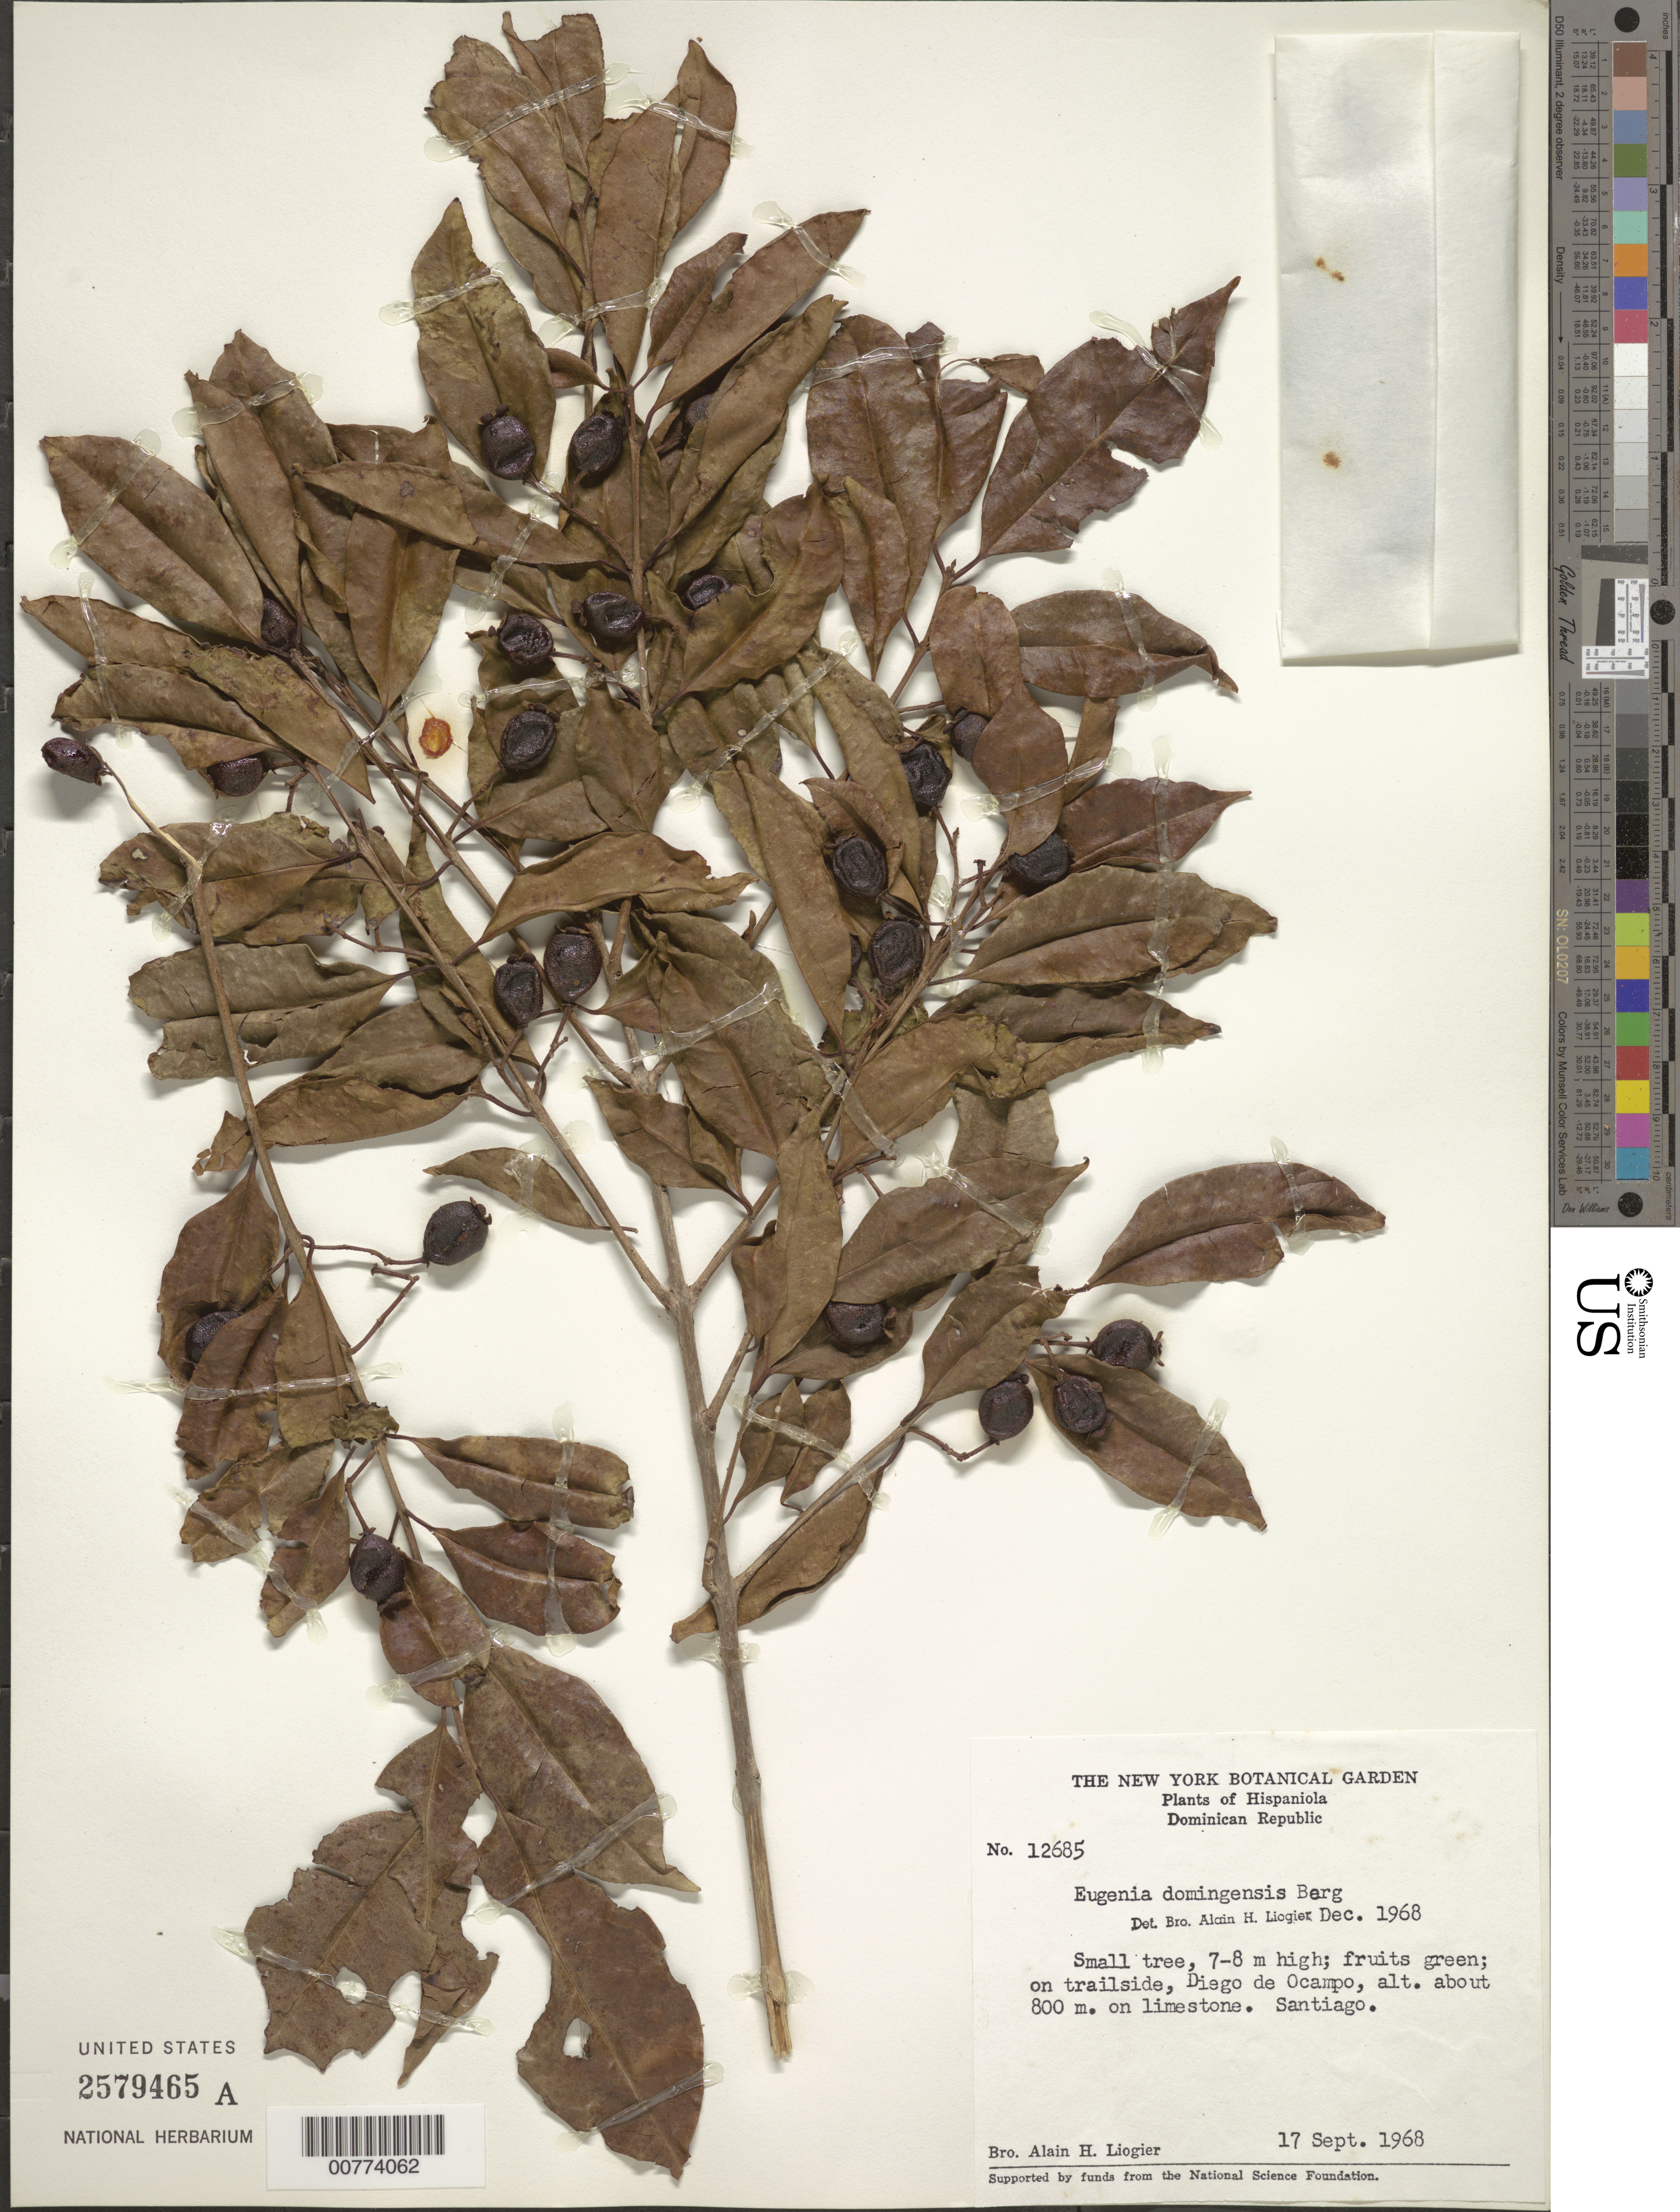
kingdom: Plantae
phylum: Tracheophyta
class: Magnoliopsida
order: Myrtales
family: Myrtaceae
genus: Eugenia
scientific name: Eugenia domingensis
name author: O. Berg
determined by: Liogier, Alain H.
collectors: A. H. Liogier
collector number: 12685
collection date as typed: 17 Sep 1968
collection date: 1968-09-17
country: Dominican Republic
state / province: Santiago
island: Hispaniola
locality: Diego de Ocampo.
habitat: On trailside, on limestone.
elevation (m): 800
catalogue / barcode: US 2579465A